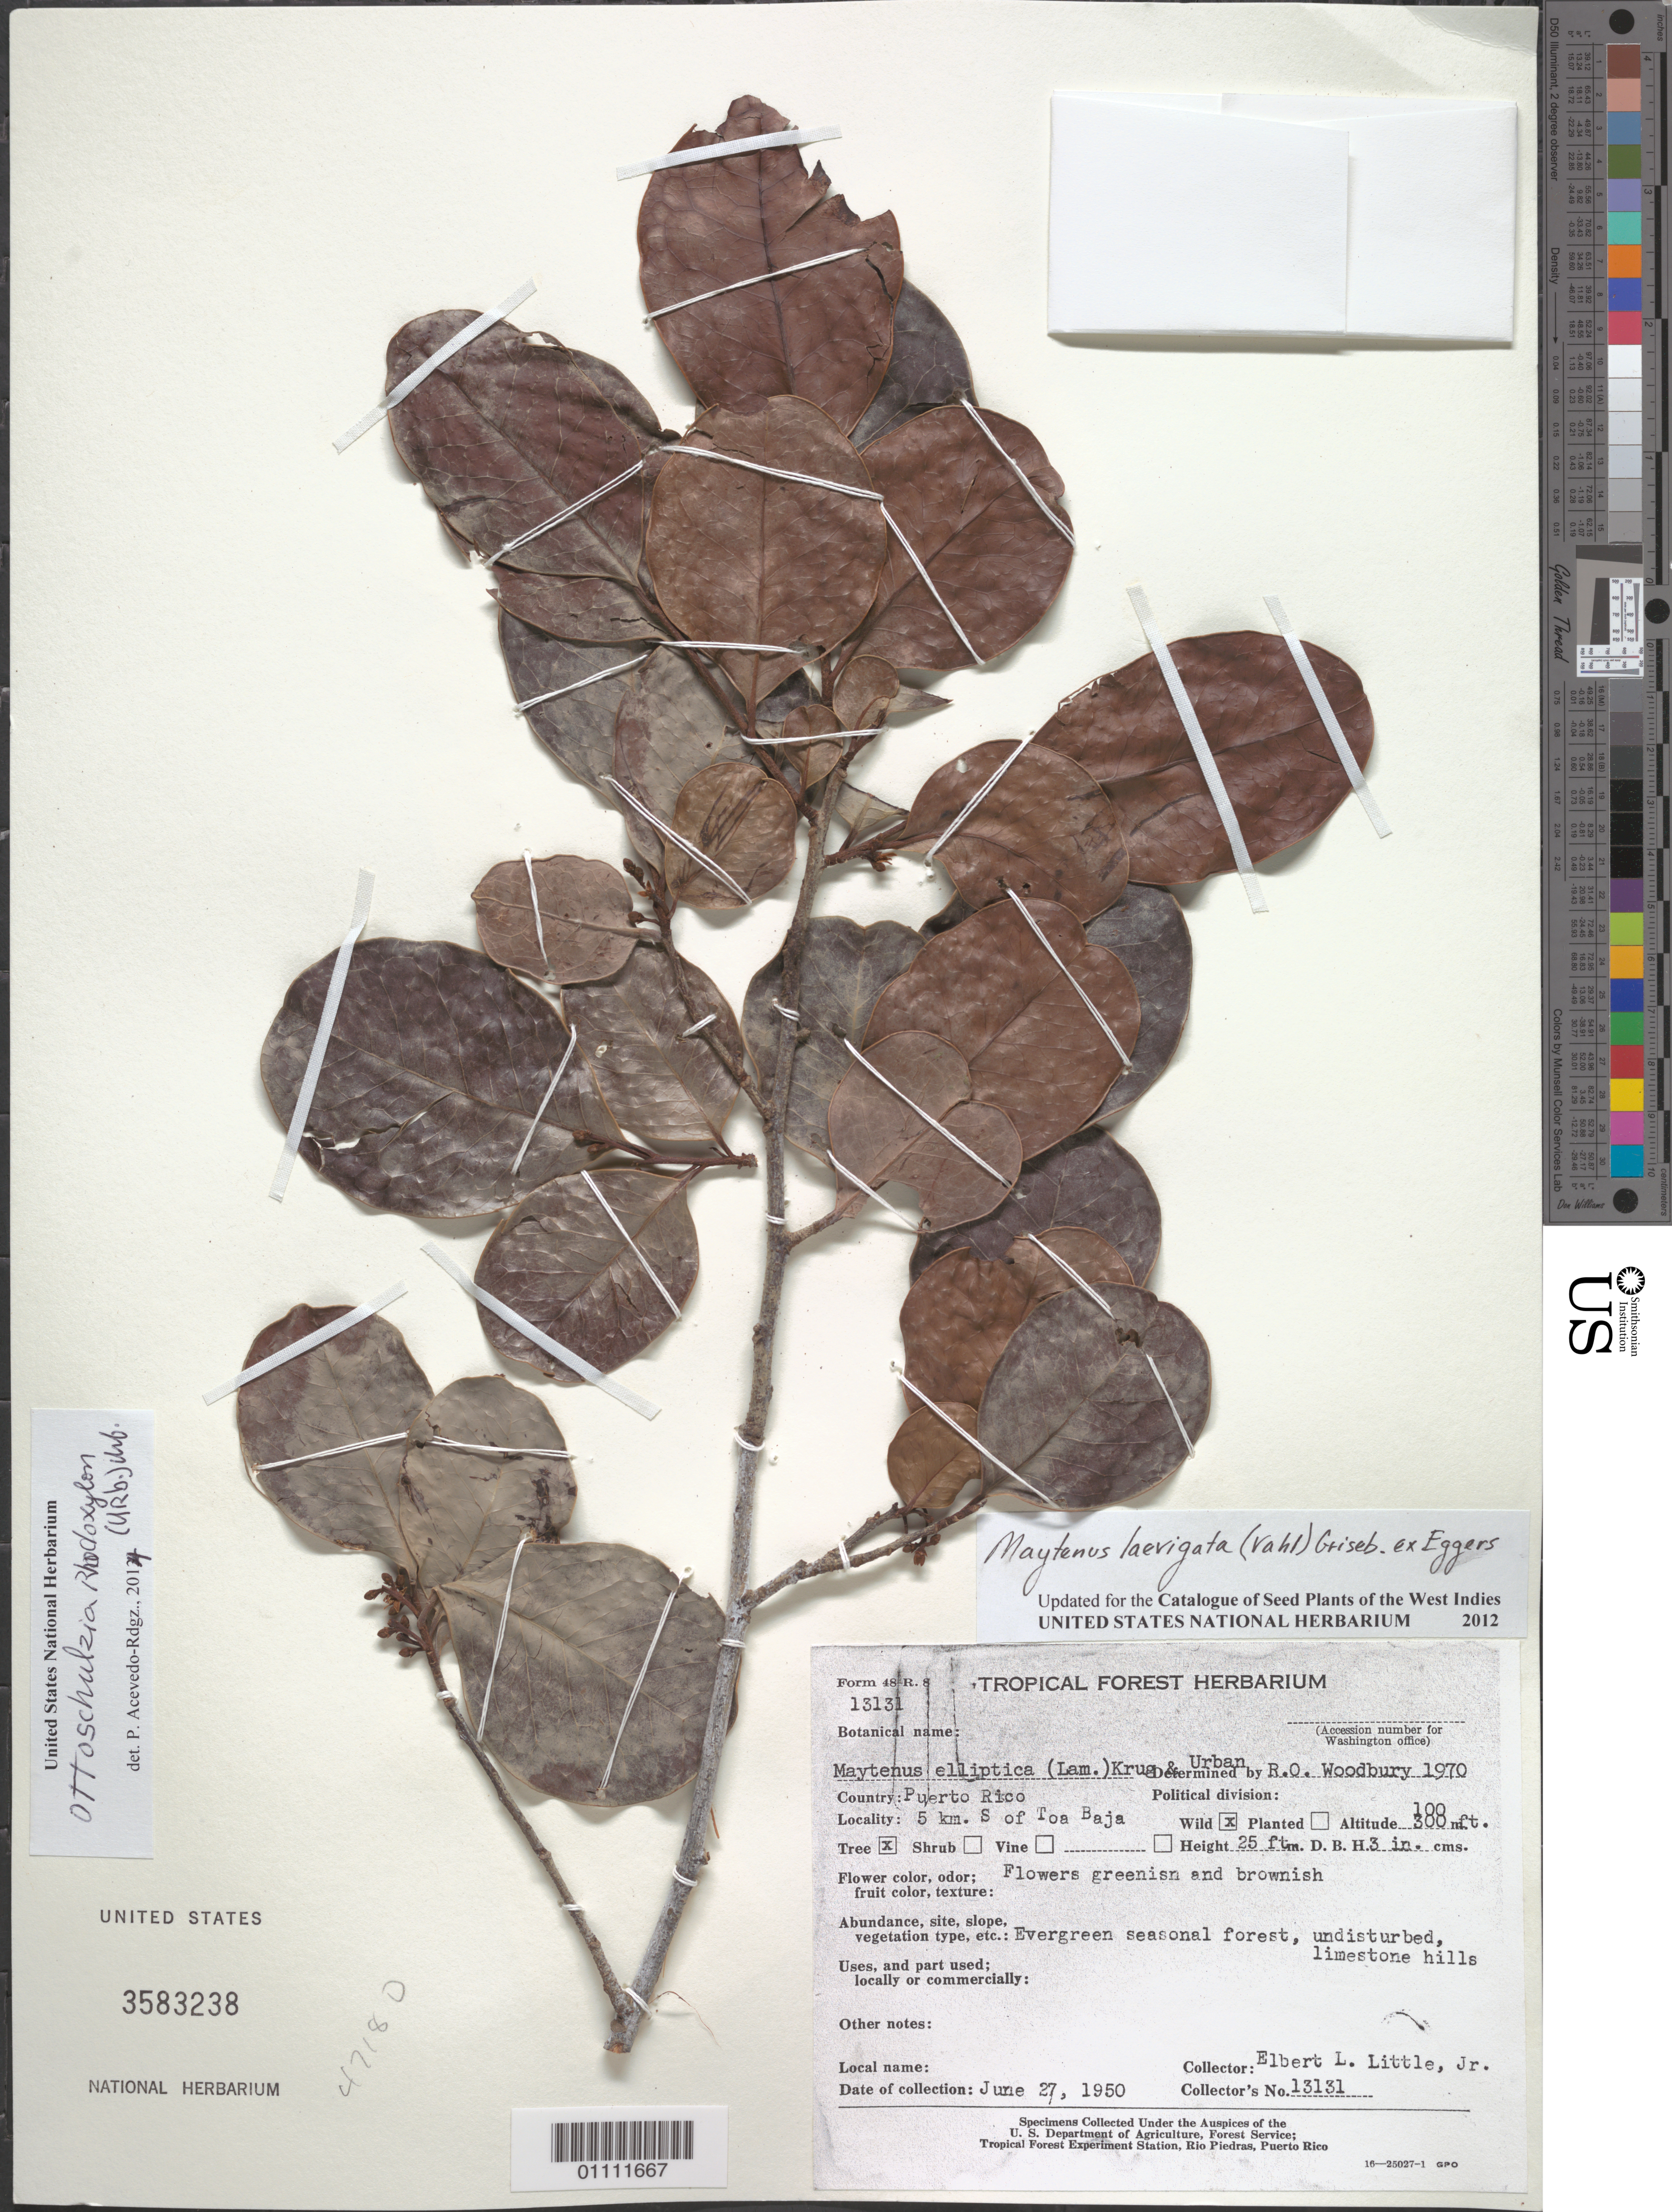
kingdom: Plantae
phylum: Tracheophyta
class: Magnoliopsida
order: Metteniusales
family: Metteniusaceae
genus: Ottoschulzia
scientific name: Ottoschulzia rhodoxylon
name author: (Urb.) Urb.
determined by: Acevedo-Rodríguez, P., (BOT), Smithsonian Institution - National Museum of Natural History (UNITED STATES)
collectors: E. L. Little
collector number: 13131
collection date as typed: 27 Jun 1950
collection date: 1950-06-27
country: Puerto Rico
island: Puerto Rico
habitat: Evergreen seasonal forest, undisturbed, limestone hills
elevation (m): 30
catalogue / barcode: US 3583238